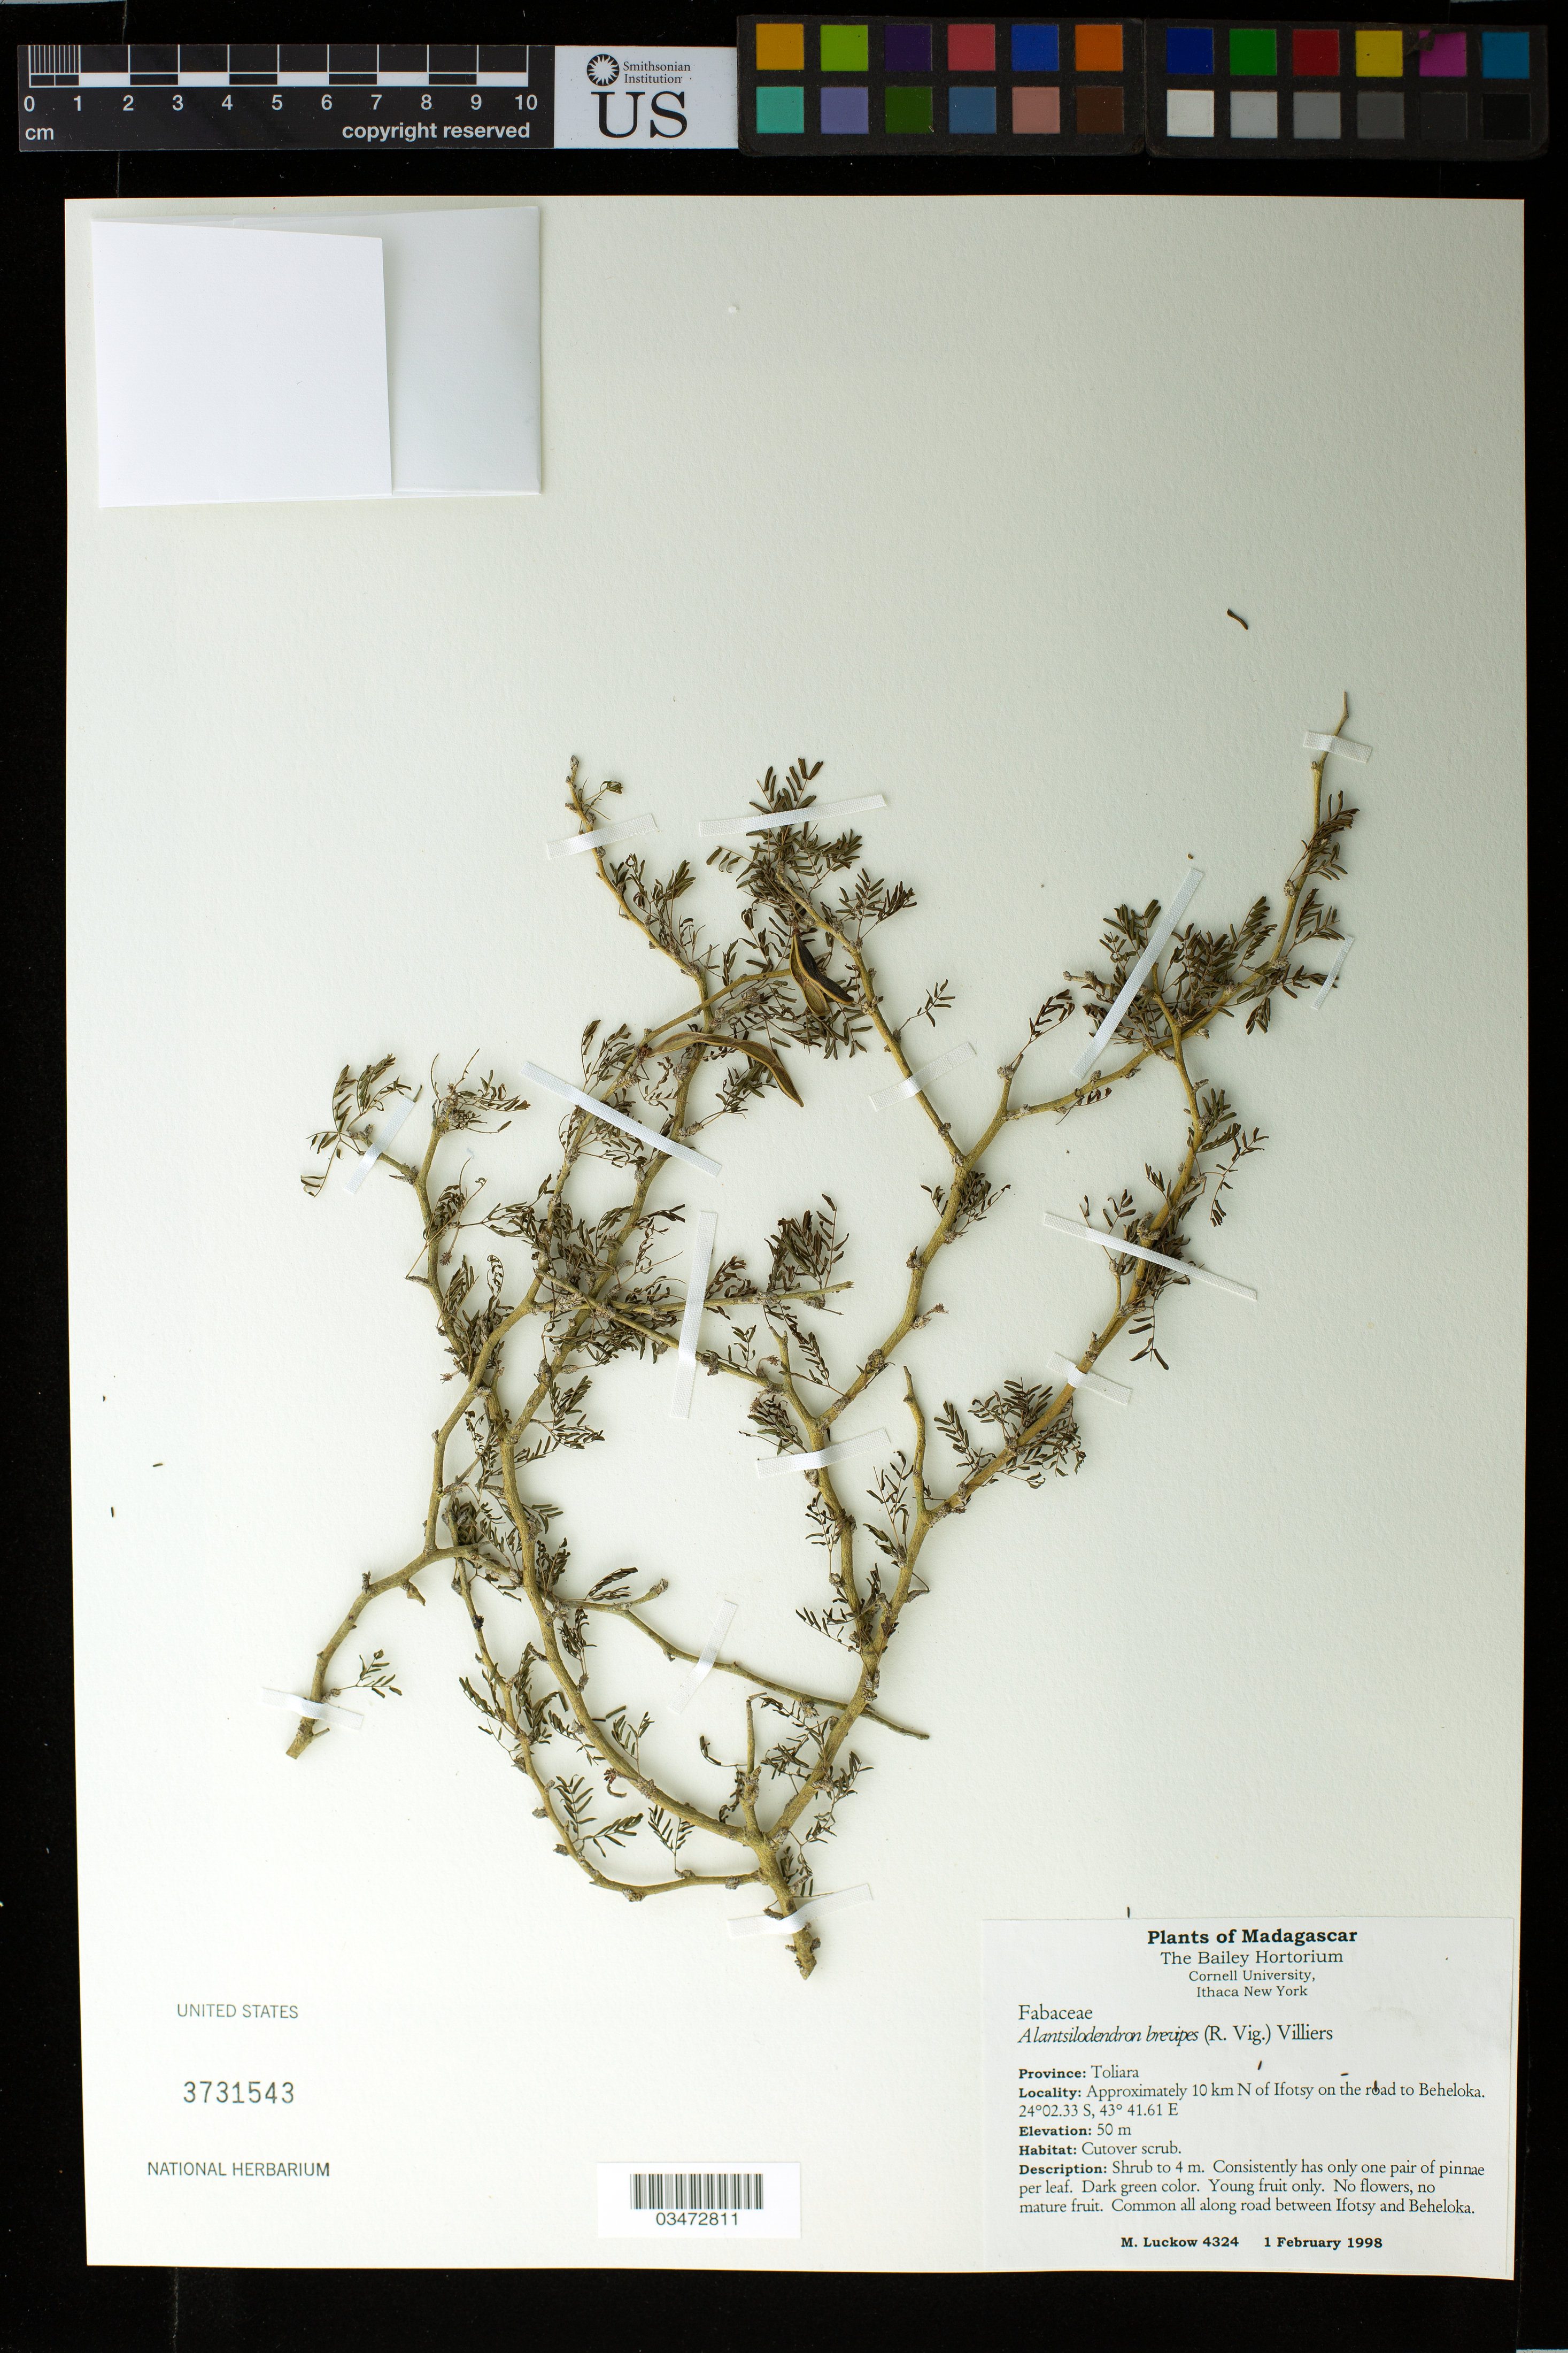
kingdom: Plantae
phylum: Tracheophyta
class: Magnoliopsida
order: Fabales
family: Fabaceae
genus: Alantsilodendron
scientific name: Alantsilodendron brevipes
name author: (R. Vig.) Villiers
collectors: M. A. Luckow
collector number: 4324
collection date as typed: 1 Feb 1998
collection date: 1998-02-01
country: Madagascar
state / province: Atsimo-Andrefana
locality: Approximately 10 km N of Ifotsy on the road to Beheloka.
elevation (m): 50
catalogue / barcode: US 3731543